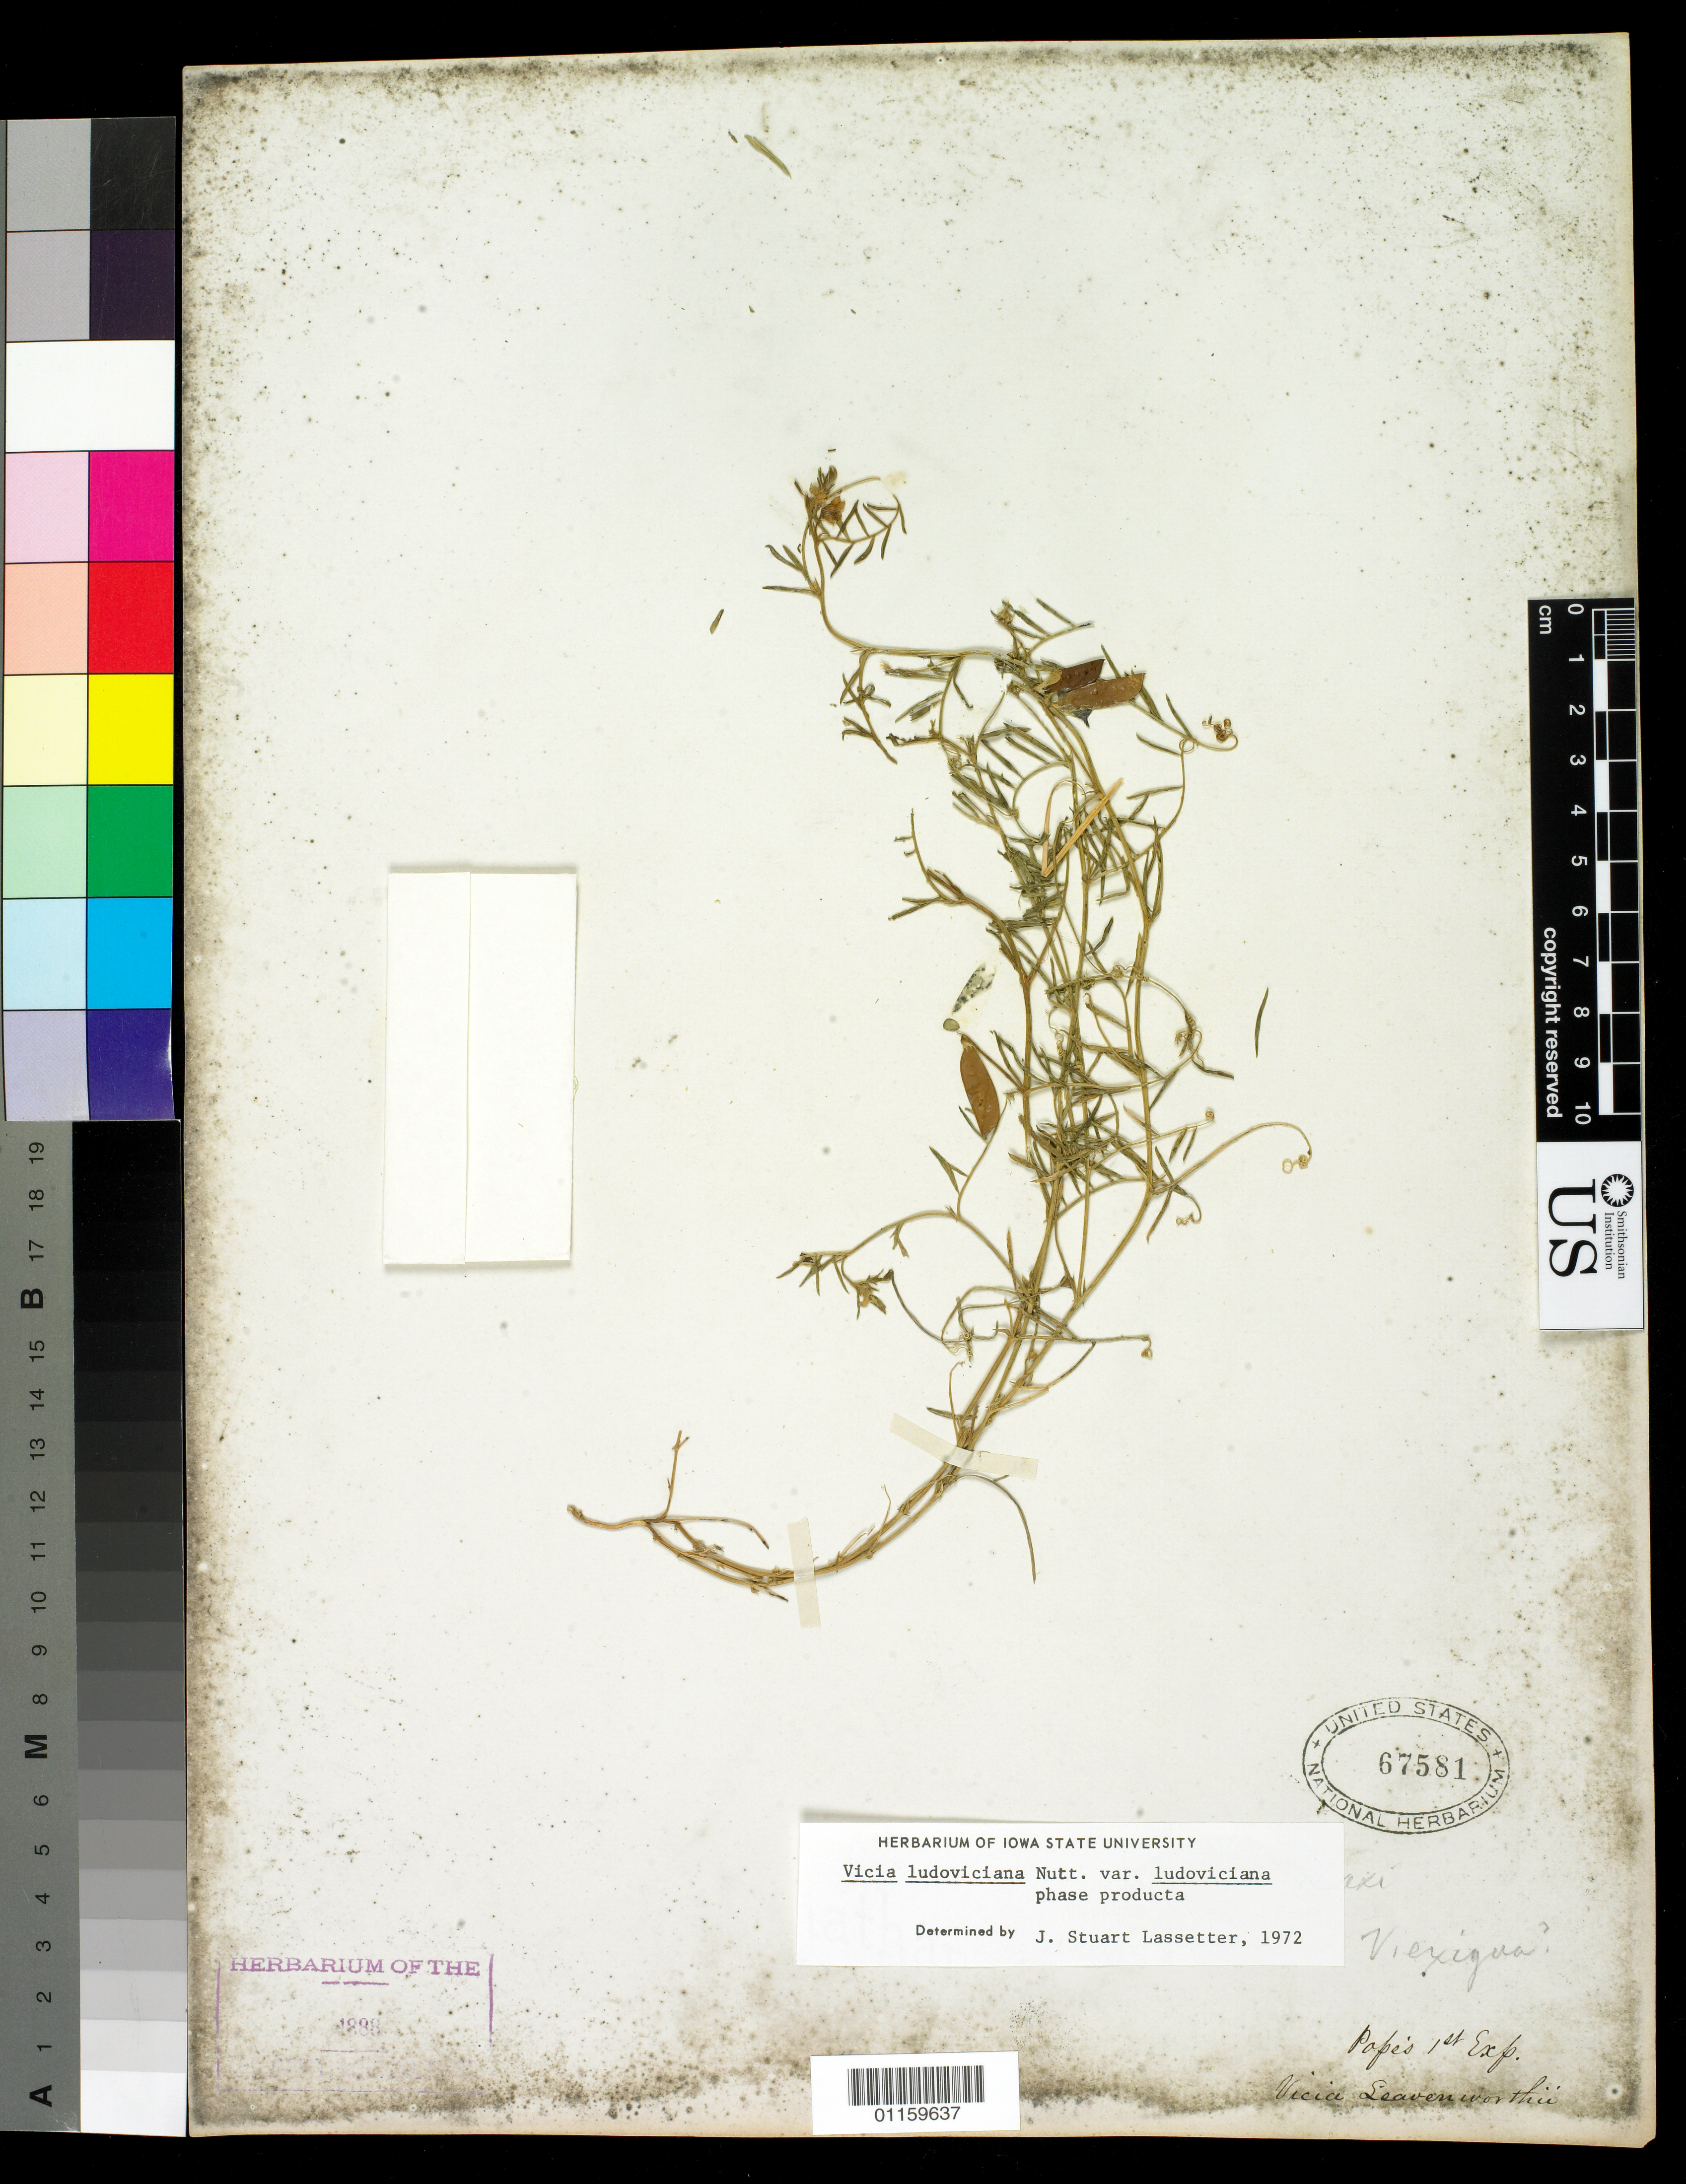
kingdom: Plantae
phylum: Tracheophyta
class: Magnoliopsida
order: Fabales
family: Fabaceae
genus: Vicia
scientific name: Vicia ludoviciana var. ludoviciana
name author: Nutt. ex Torr. & A. Gray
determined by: Lassetter, J. Stuart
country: Canada / United States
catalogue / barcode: US 67581